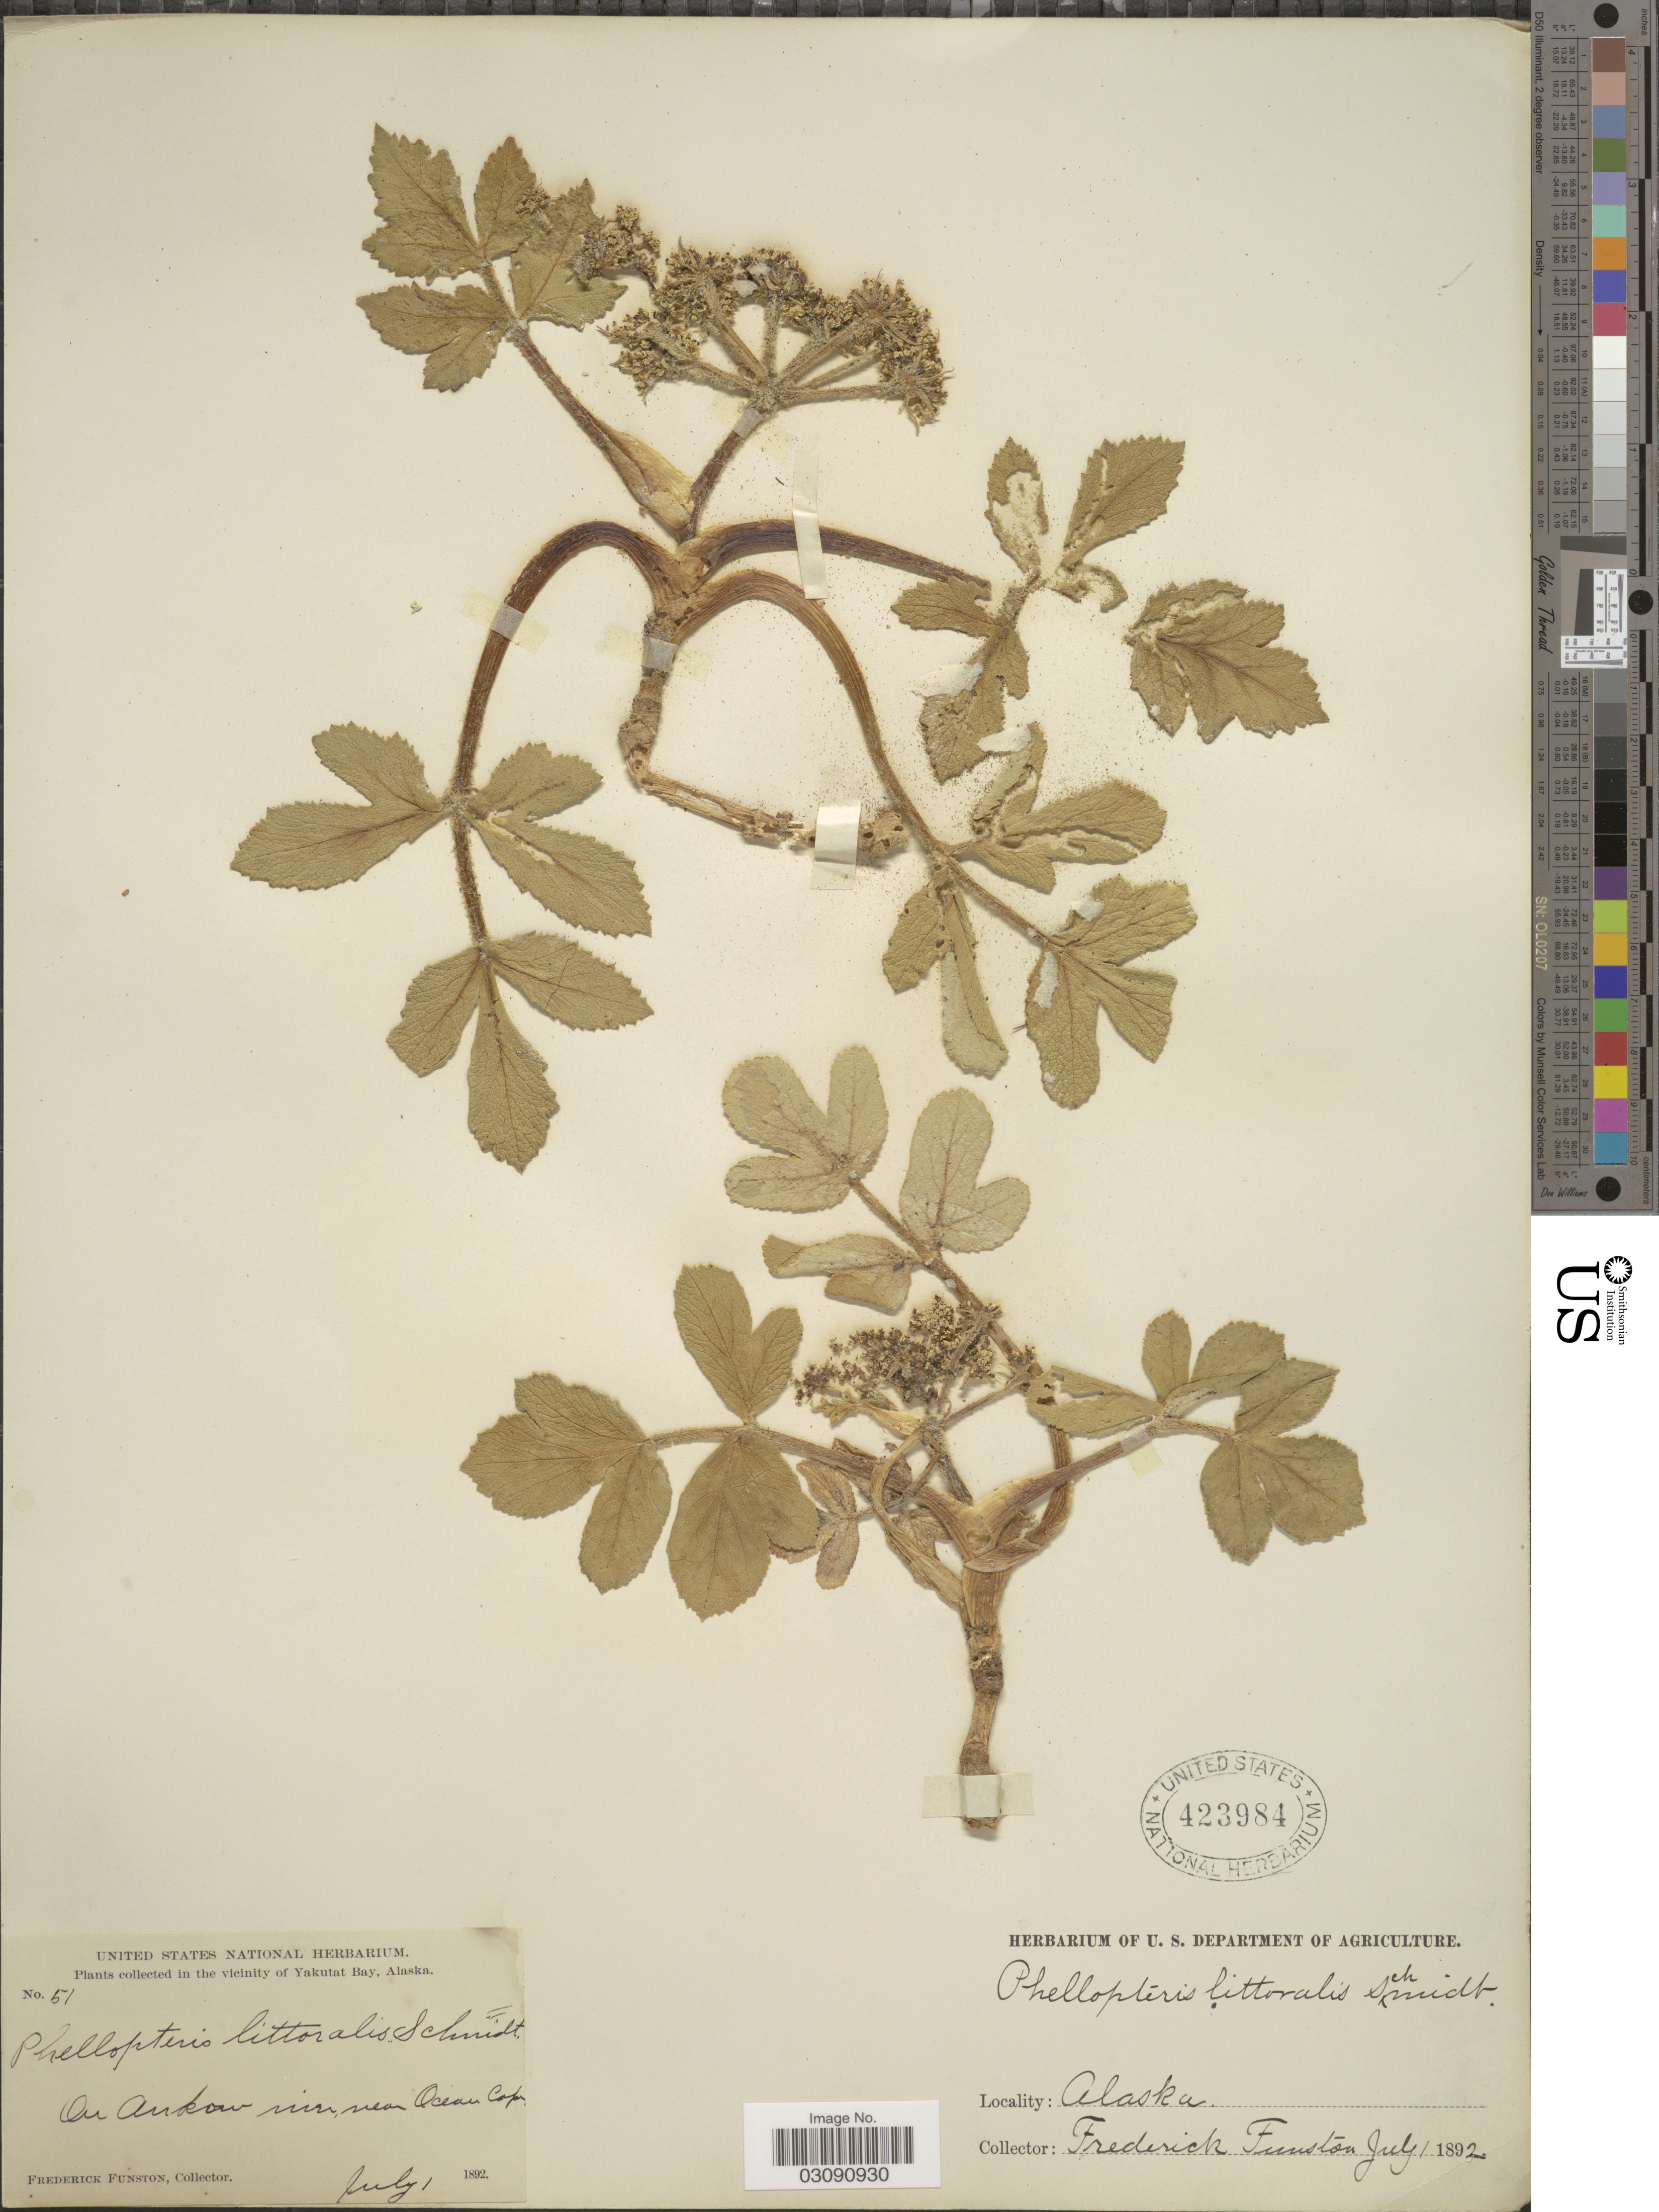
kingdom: Plantae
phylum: Tracheophyta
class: Magnoliopsida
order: Apiales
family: Apiaceae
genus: Glehnia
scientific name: Glehnia littoralis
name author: (J.G. Cooper) F. Schmidt ex Miq.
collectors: F. Funston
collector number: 51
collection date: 1892-07-01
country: United States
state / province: Alaska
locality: In the vicinity of Yakutat Bay, On Ankow river near Ocean Cape.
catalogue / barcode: US 423984